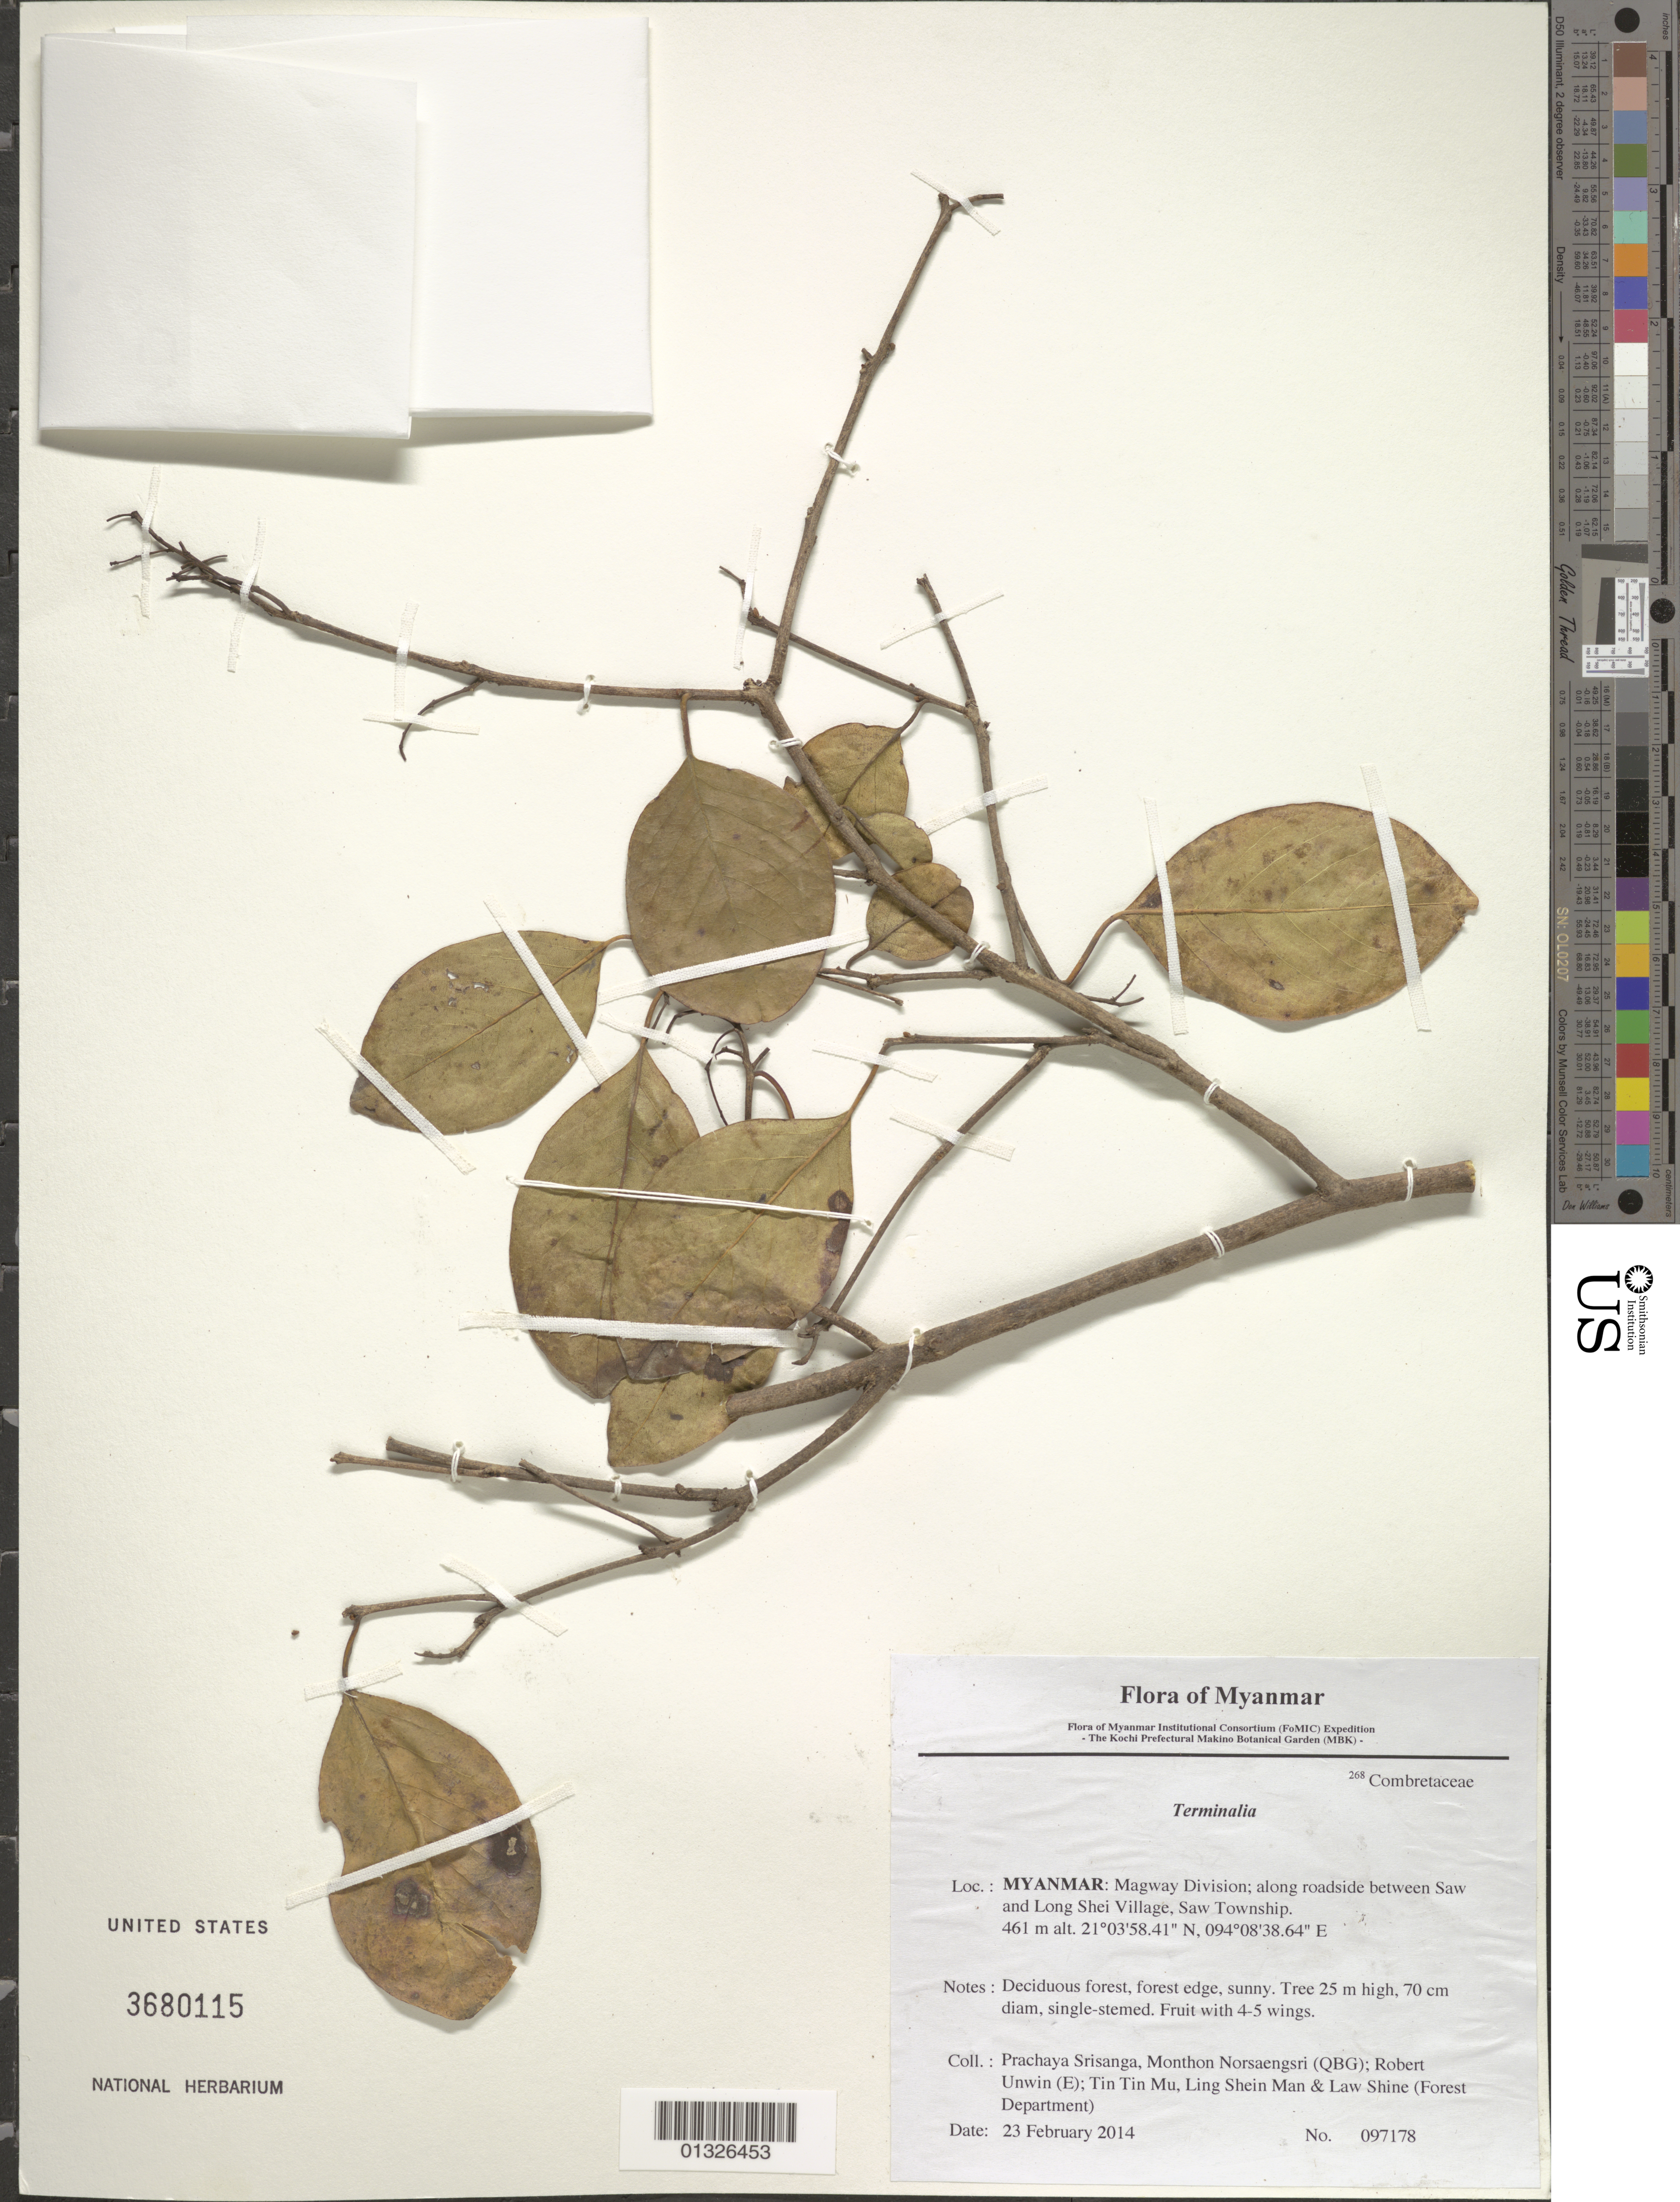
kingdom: Plantae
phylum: Tracheophyta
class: Magnoliopsida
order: Myrtales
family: Combretaceae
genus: Terminalia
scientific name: Terminalia sp.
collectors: P. Srisanga, M. Norsaengsri, R. Unwin, Tin Tin Mu, Ling Shein Man & L. Shine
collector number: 97178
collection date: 2014-02-23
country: Myanmar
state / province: Chin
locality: Along roadside between Saw and Long Shei Village, Saw Township.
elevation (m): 461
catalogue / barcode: US 3680115